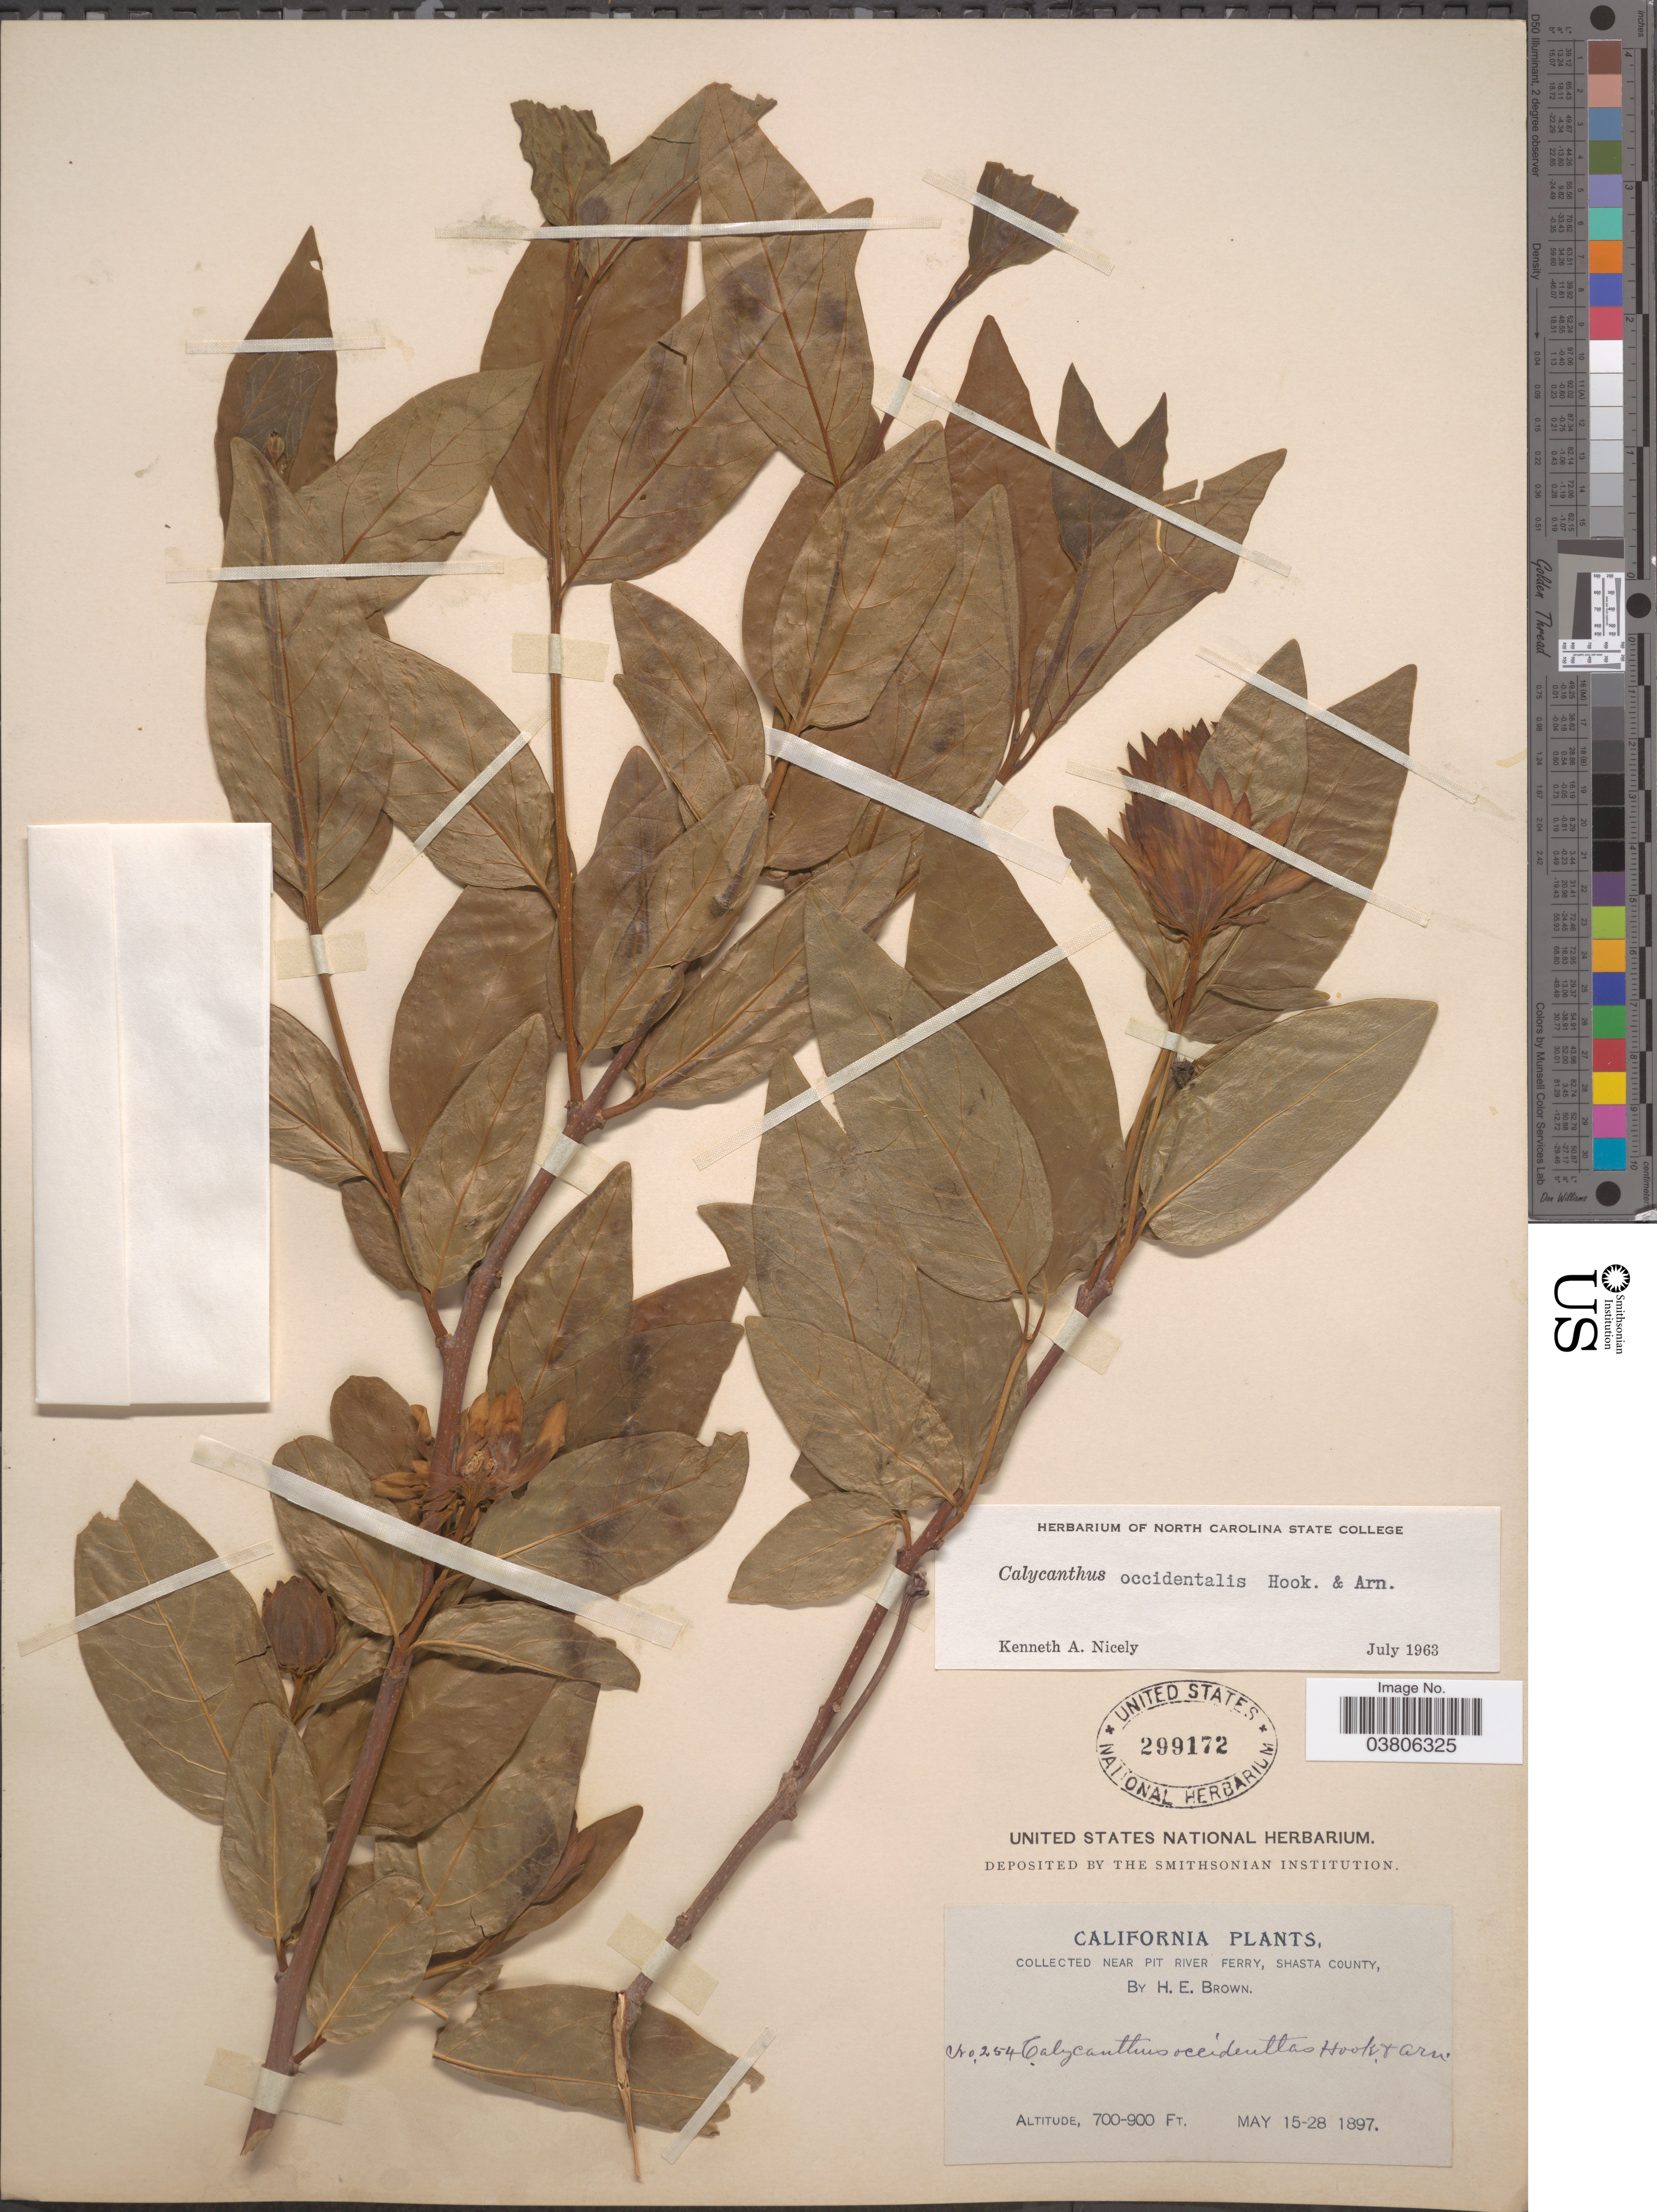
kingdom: Plantae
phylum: Tracheophyta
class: Magnoliopsida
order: Laurales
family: Calycanthaceae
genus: Calycanthus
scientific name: Calycanthus occidentalis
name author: Hook. & Arn.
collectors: H. E. Brown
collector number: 254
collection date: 1897-05-15/1897-05-20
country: United States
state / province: California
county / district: Shasta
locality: Near Pit River Ferry, Shasta County.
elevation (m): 213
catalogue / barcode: US 299172